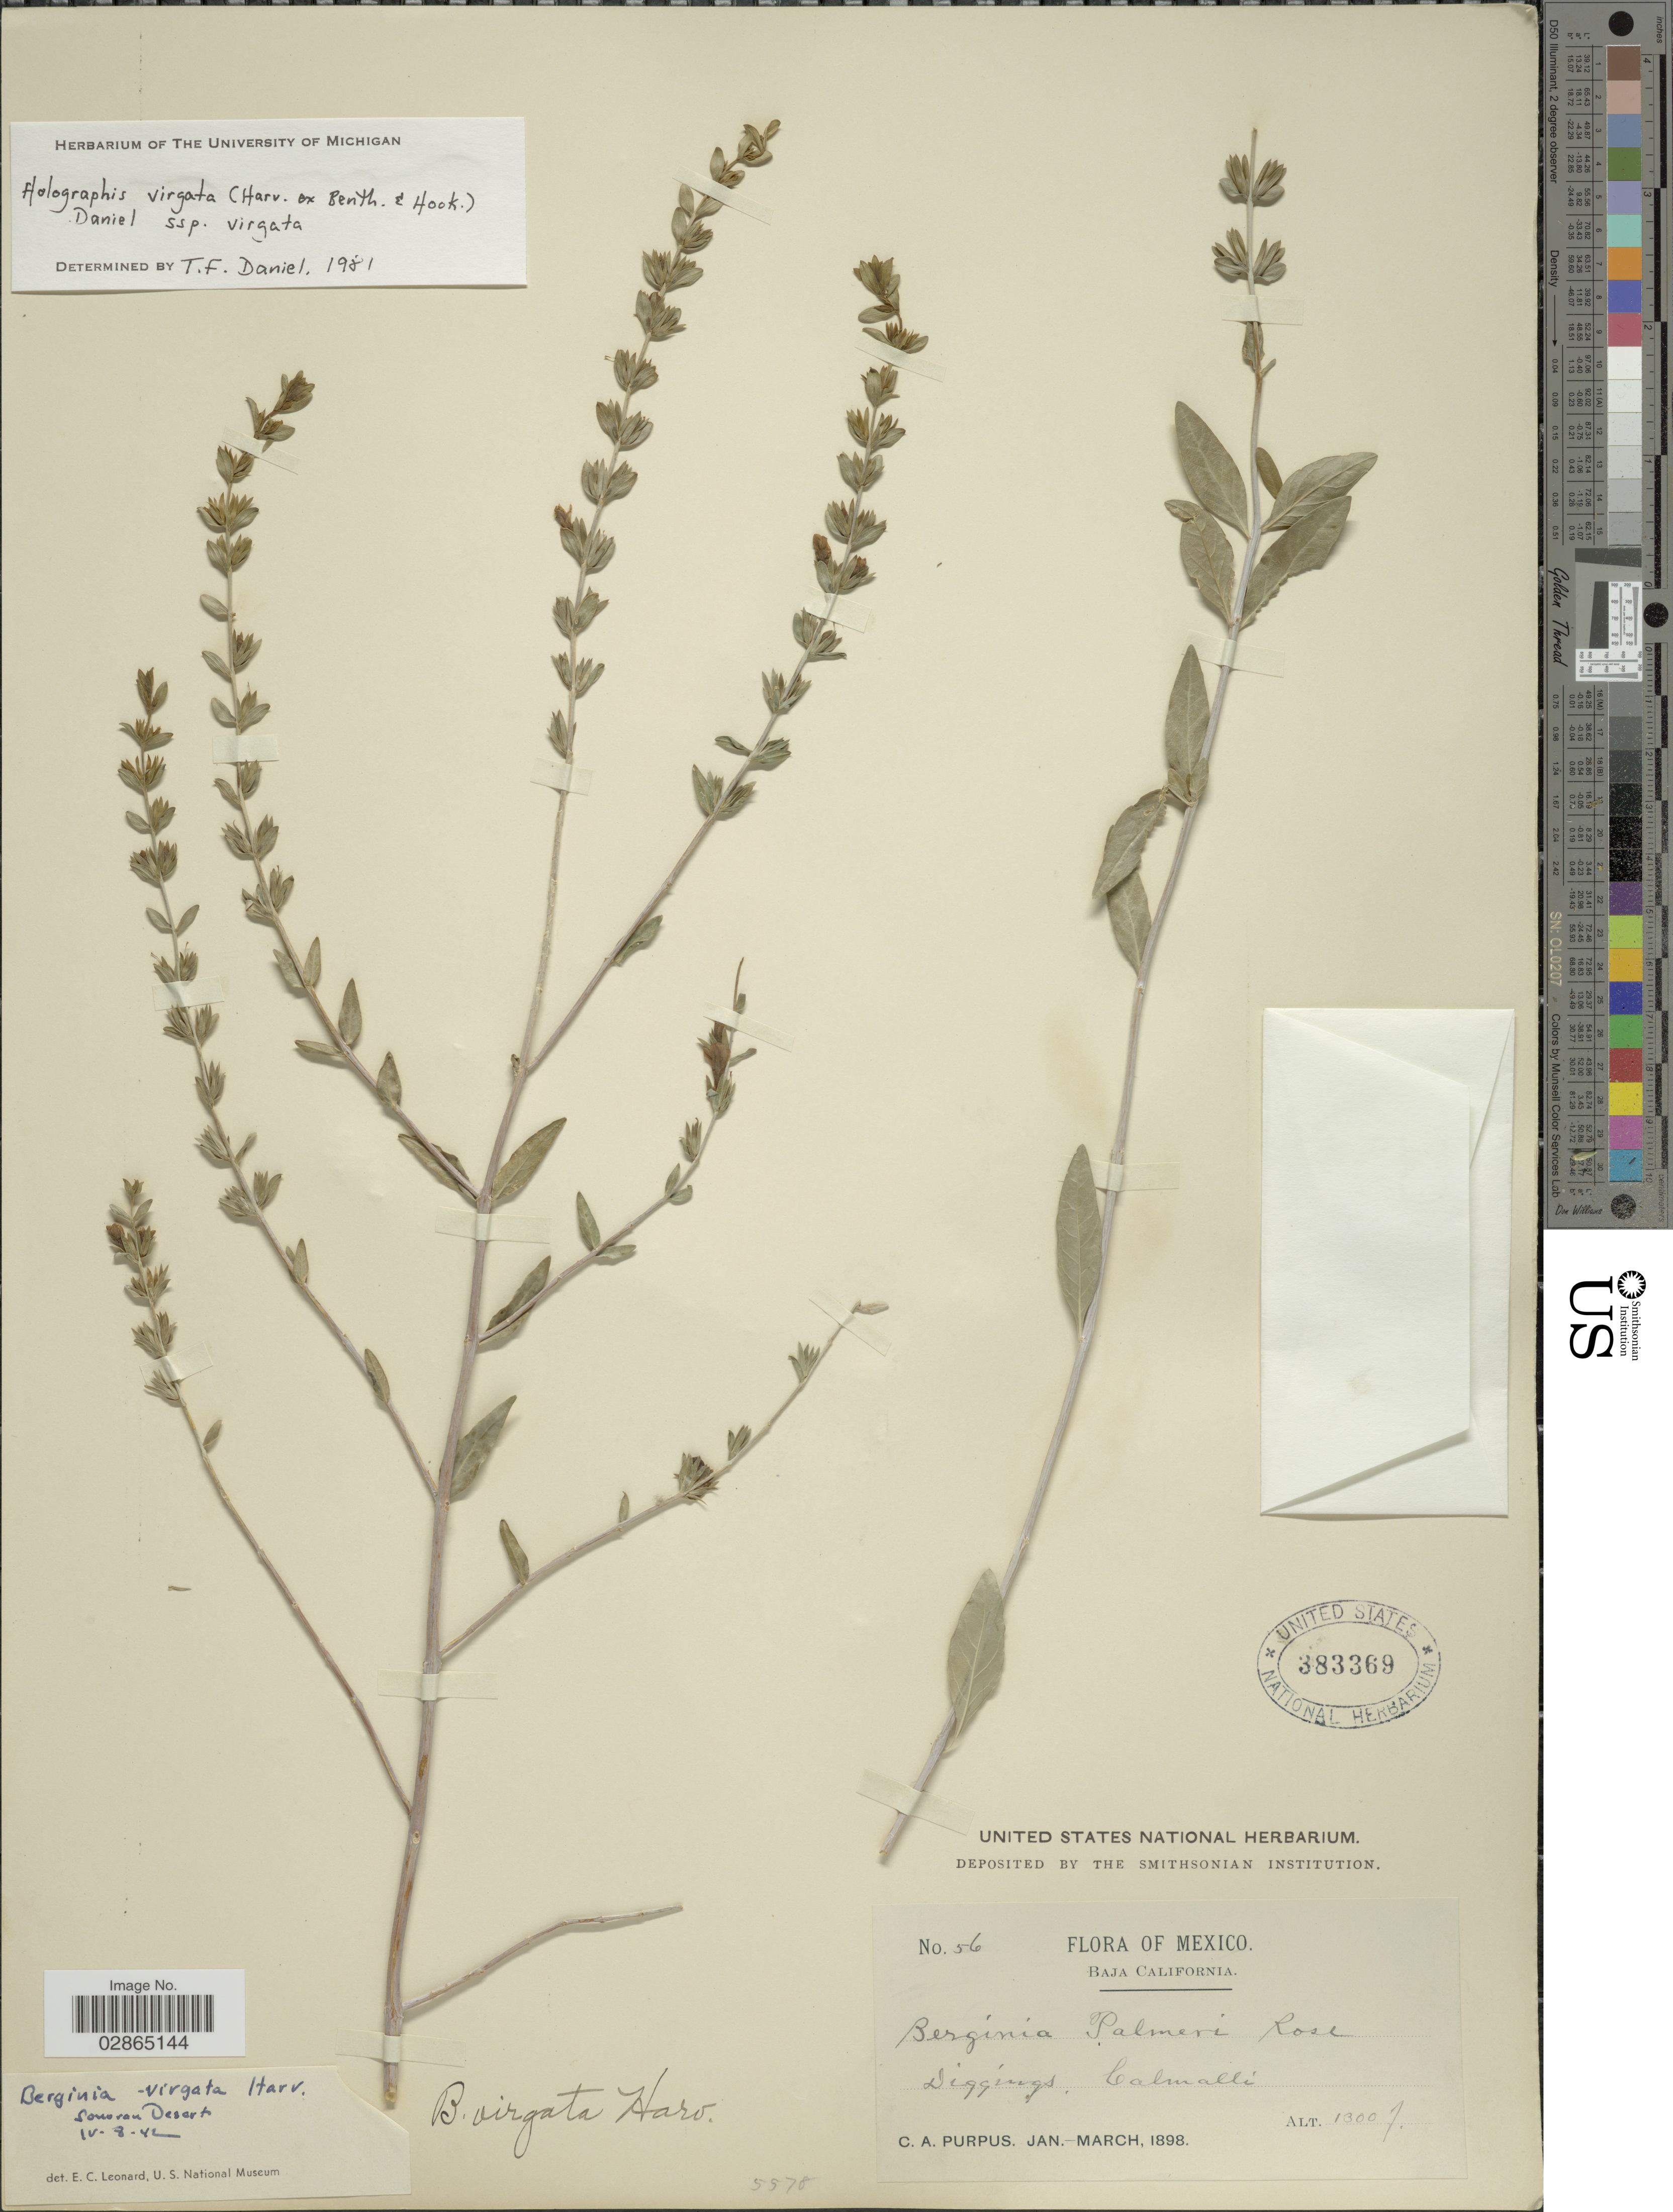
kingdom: Plantae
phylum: Tracheophyta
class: Magnoliopsida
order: Lamiales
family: Acanthaceae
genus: Holographis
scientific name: Holographis virgata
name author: (Harv. ex Benth.) T.F. Daniel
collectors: C. A. Purpus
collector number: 56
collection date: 1898-01/1898-03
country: Mexico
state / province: Baja California Norte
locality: Diggings, Calmalli.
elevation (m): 396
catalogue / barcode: US 383369